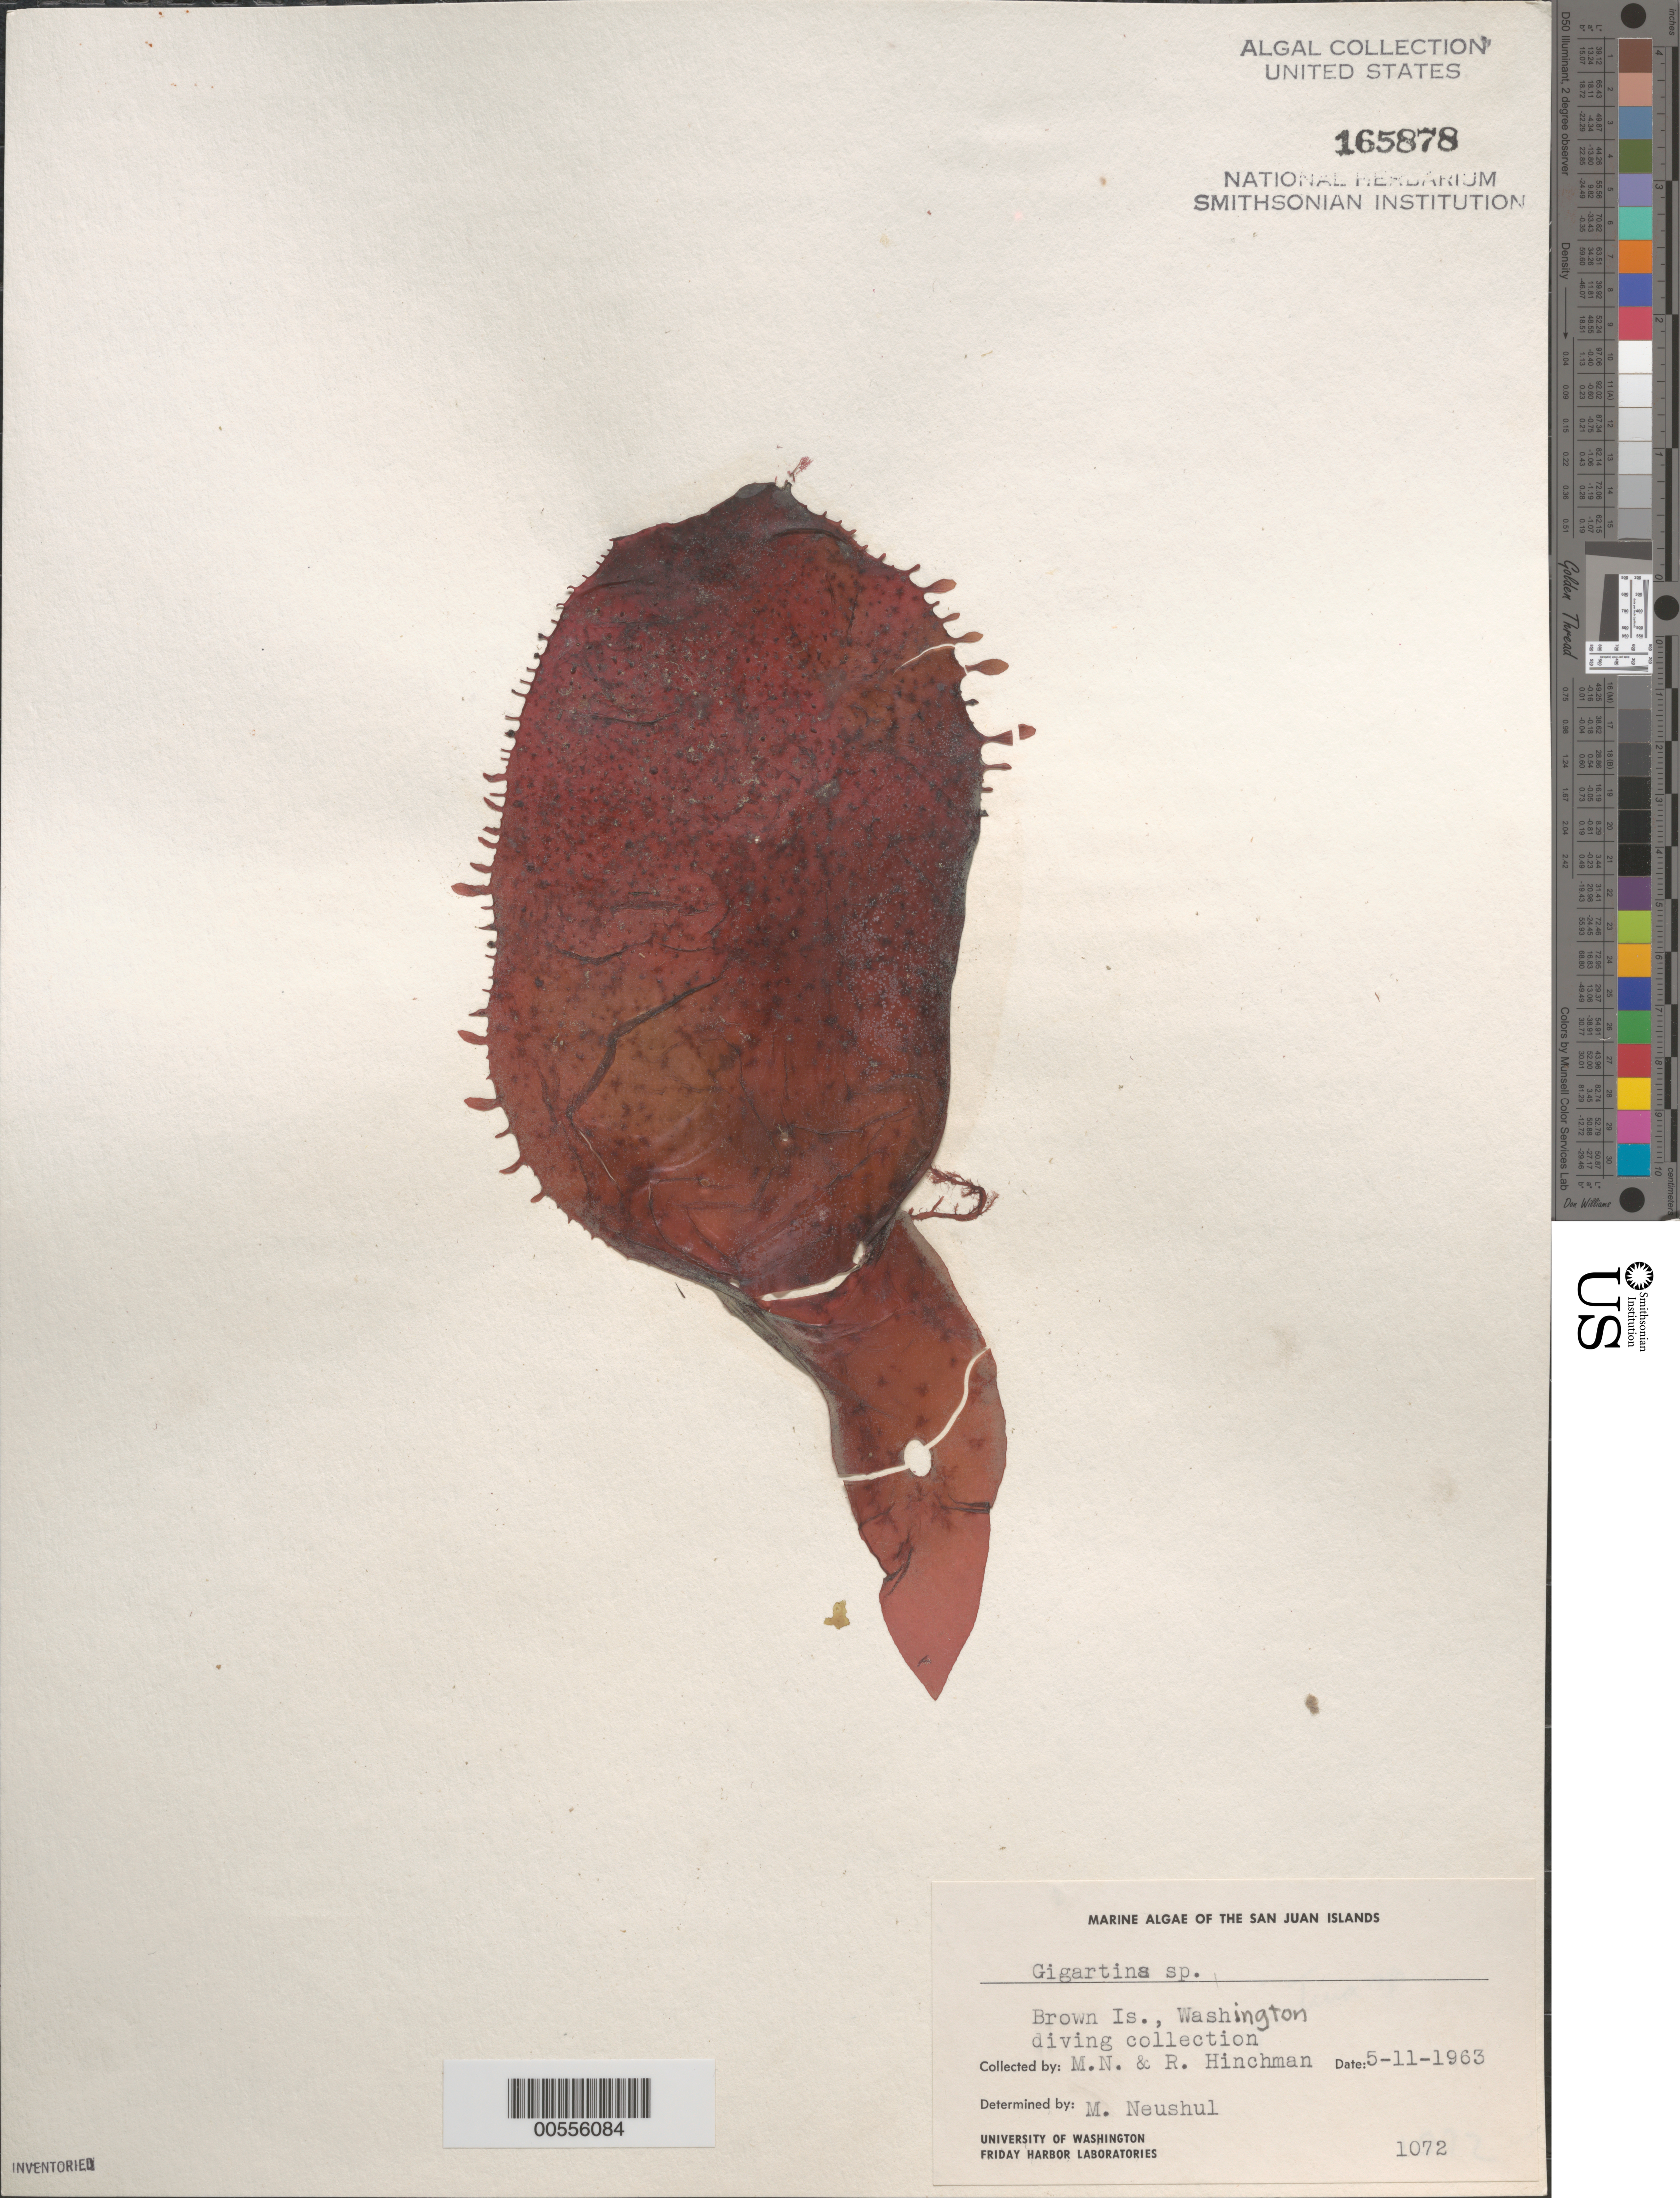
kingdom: Plantae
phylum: Rhodophyta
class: Florideophyceae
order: Gigartinales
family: Gigartinaceae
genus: Gigartina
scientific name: Gigartina sp.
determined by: Neushul, M.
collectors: M. Neushul & R. Hinchman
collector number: Neushul 1072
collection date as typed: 11 May 1963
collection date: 1963-05-11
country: United States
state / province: Washington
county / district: San Juan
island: Brown Island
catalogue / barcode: US 165878